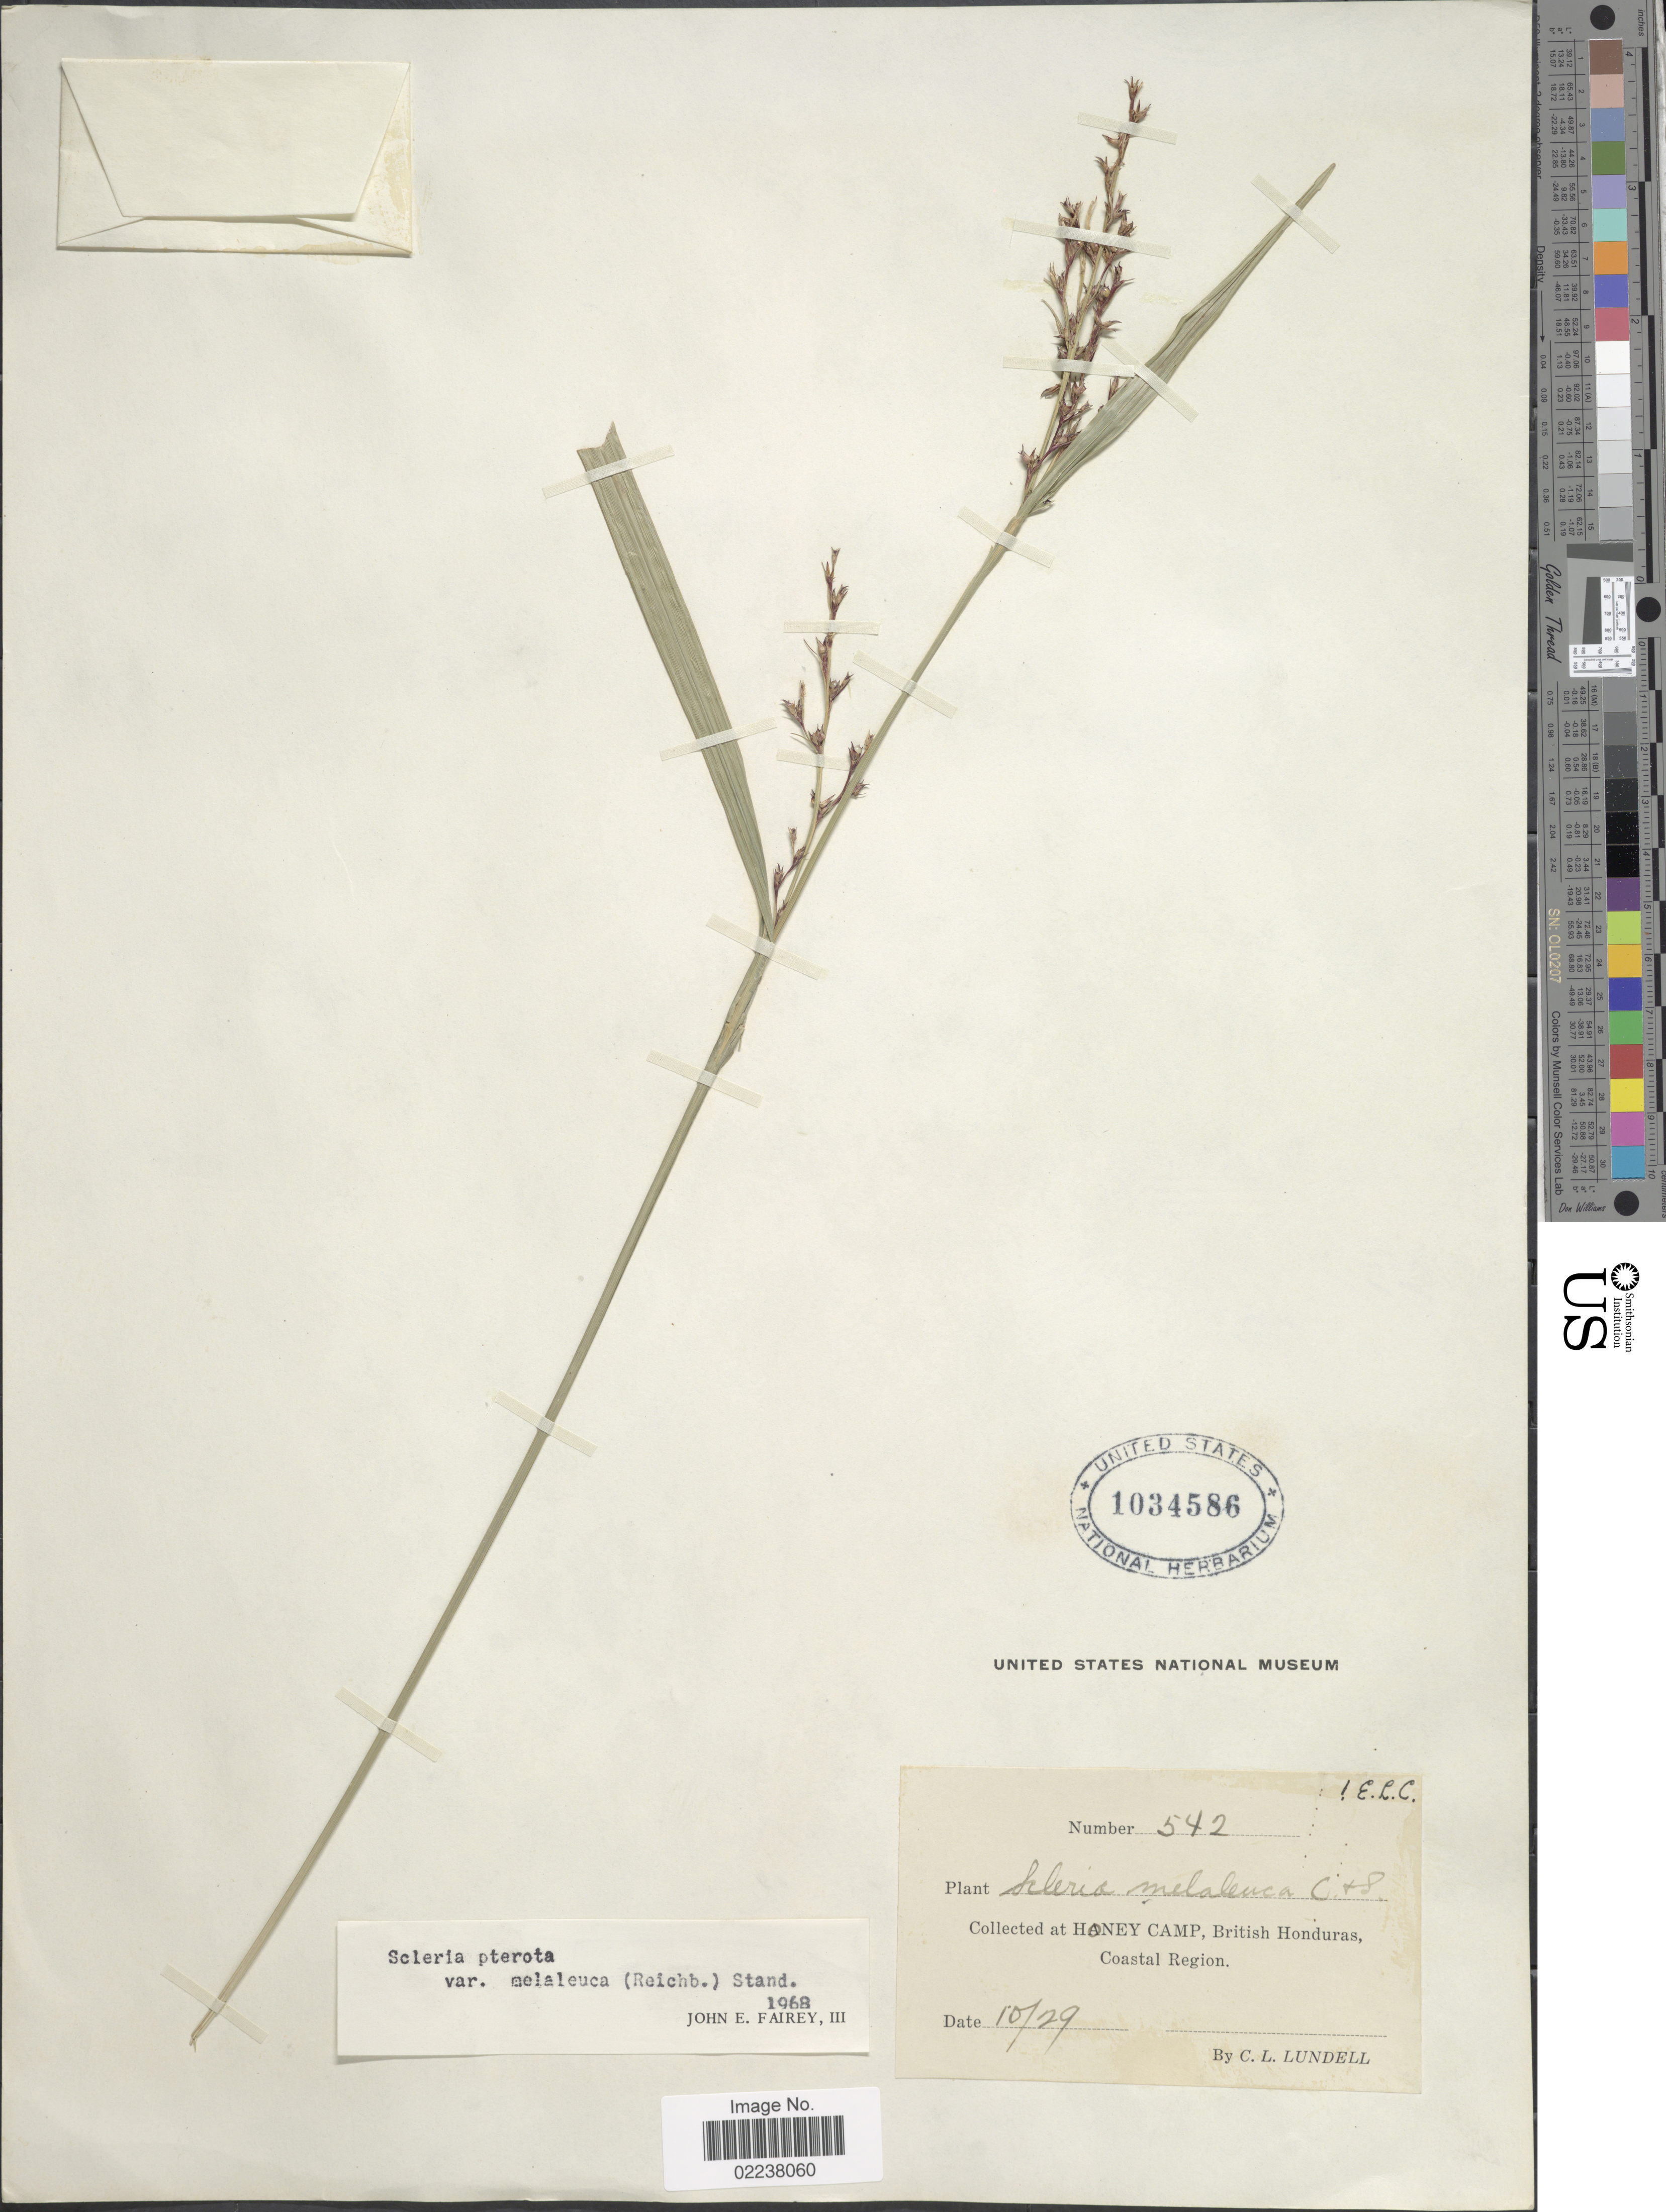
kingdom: Plantae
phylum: Tracheophyta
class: Liliopsida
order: Poales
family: Cyperaceae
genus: Scleria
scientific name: Scleria gaertneri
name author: Raddi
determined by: Strong, Mark T., (BOT), Smithsonian Institution - National Museum of Natural History (UNITED STATES)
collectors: C. L. Lundell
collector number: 542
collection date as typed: Transcribed d/m/y: /10/29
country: Belize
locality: Honey Camp, British Honduras, Coastal Region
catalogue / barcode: US 1034586